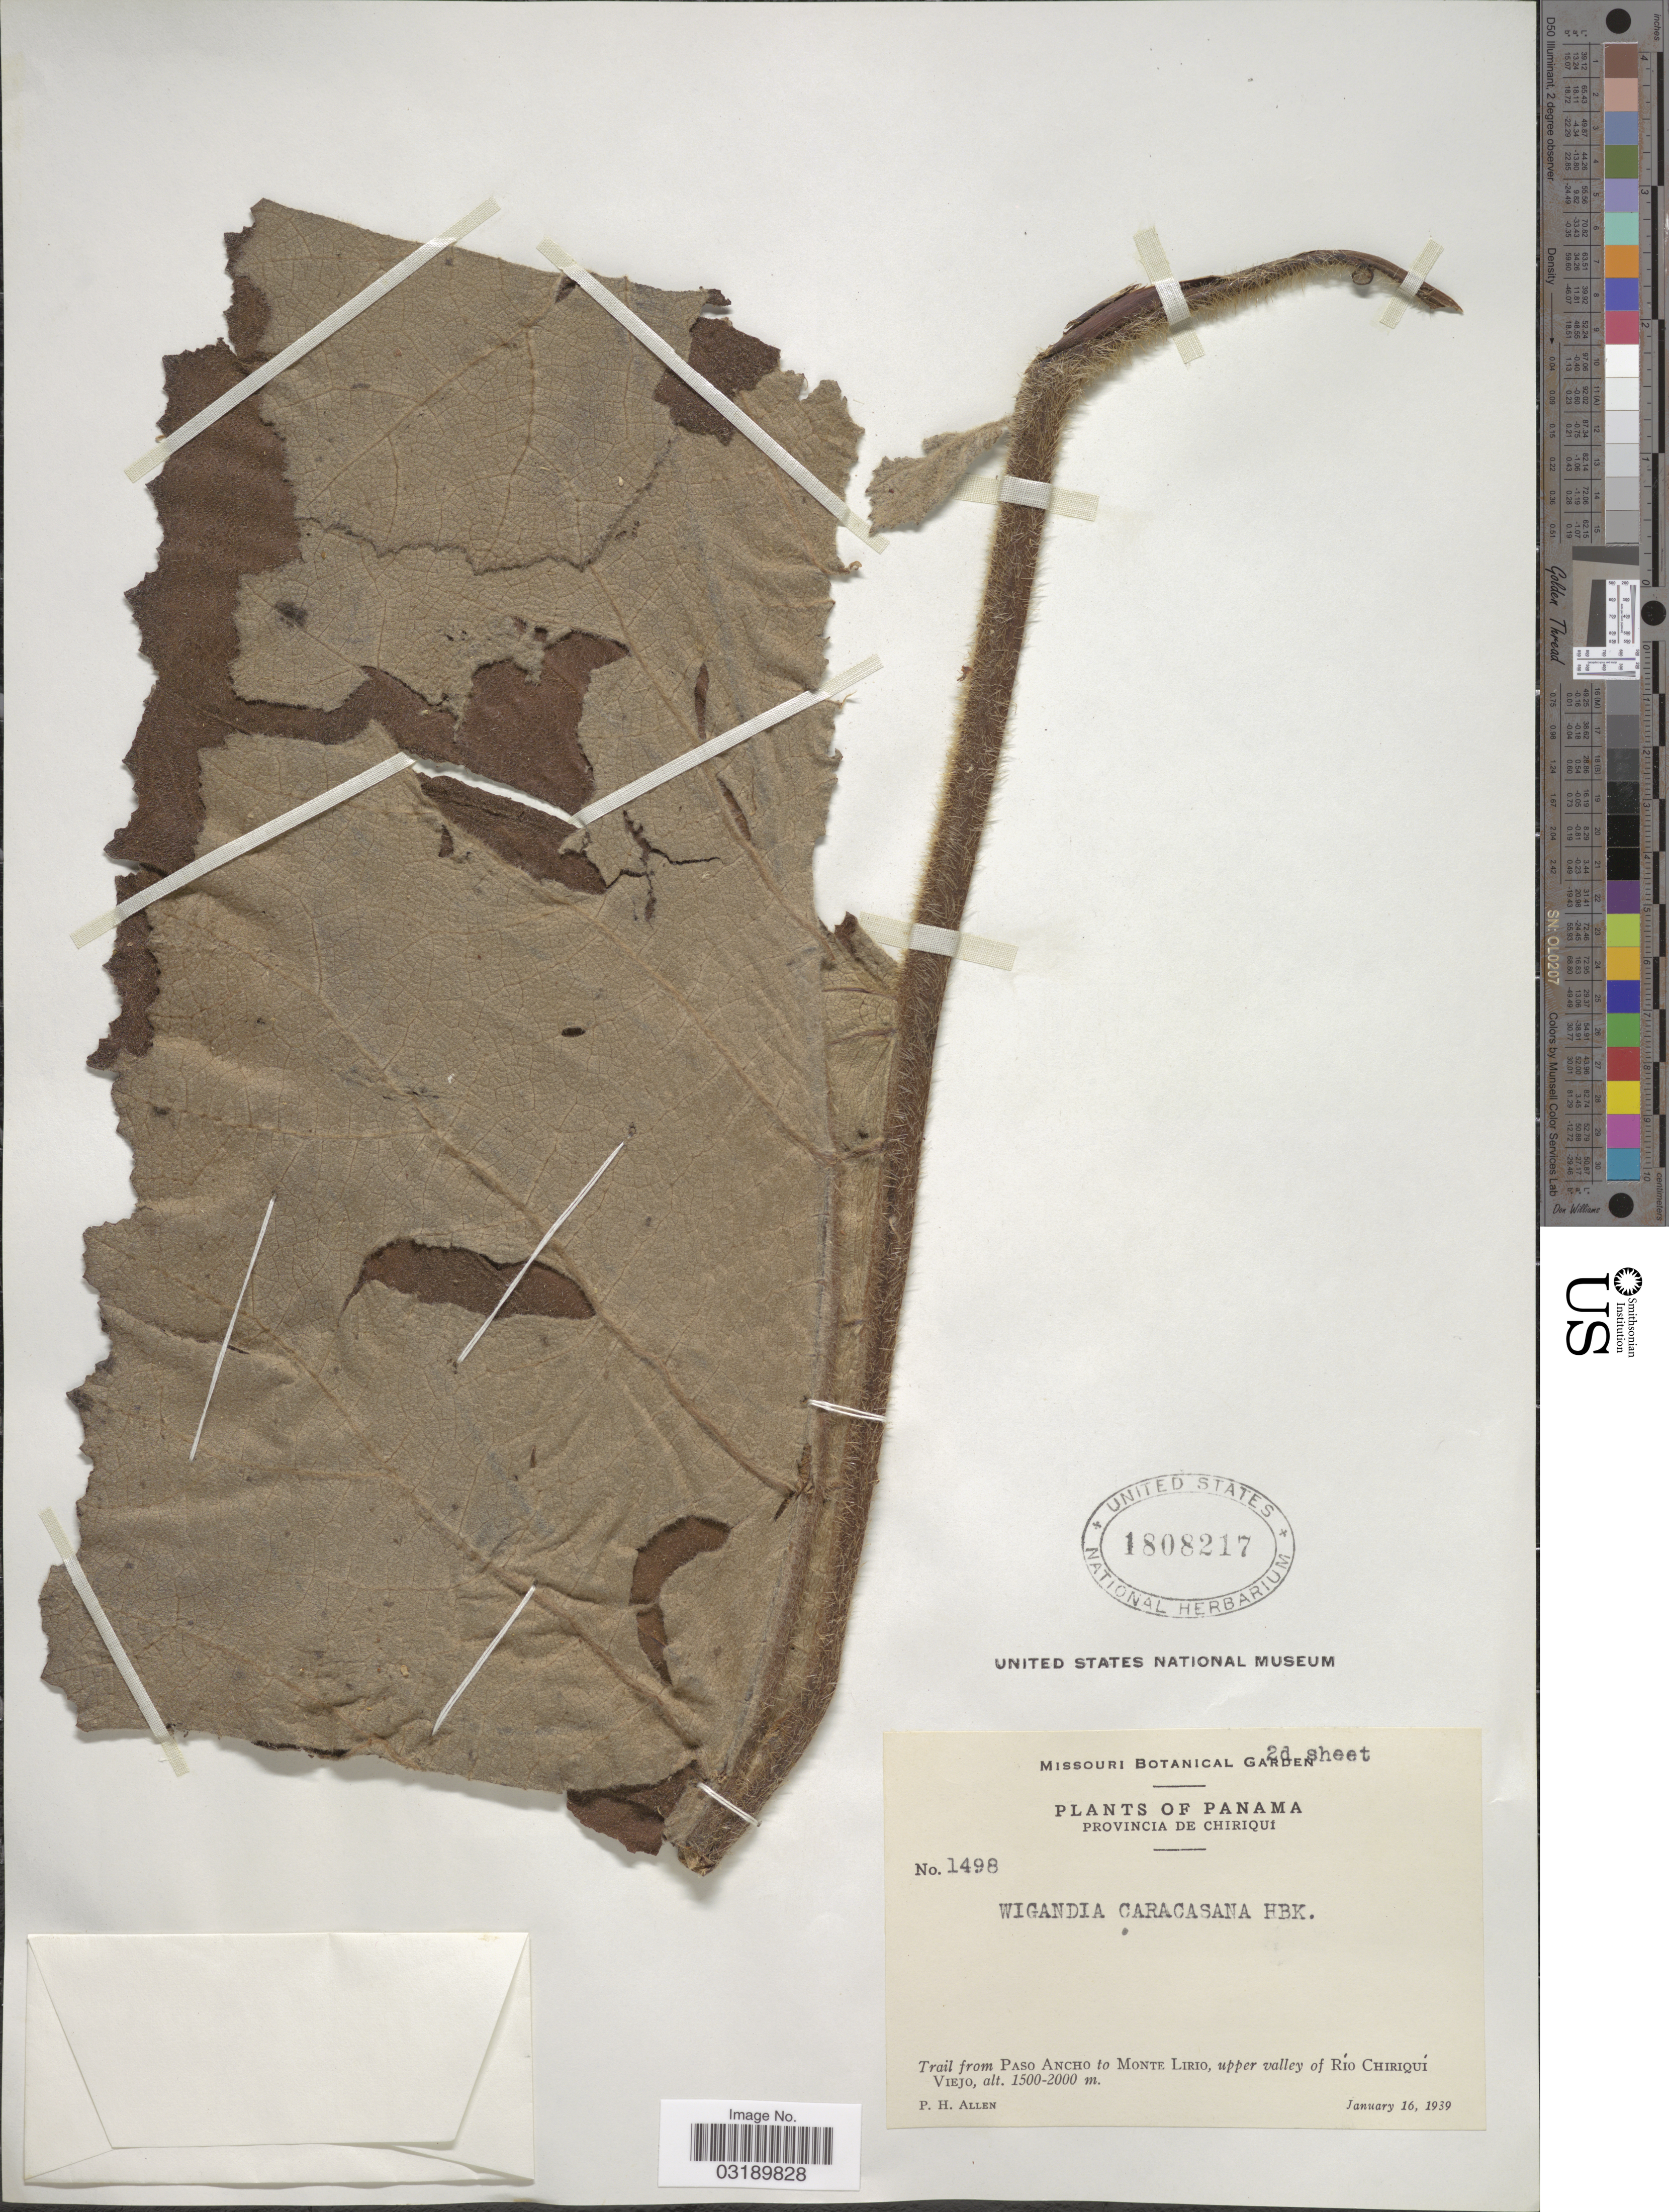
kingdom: Plantae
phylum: Tracheophyta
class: Magnoliopsida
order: Boraginales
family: Namaceae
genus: Wigandia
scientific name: Wigandia caracasana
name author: Kunth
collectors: P. H. Allen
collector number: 1498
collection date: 1939-01-16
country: Panama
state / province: Chiriqui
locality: Trail from Paso Ancho to Monte Lirio, upper valley of Río Chiriquí Viejo.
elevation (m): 1500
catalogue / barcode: US 1808217